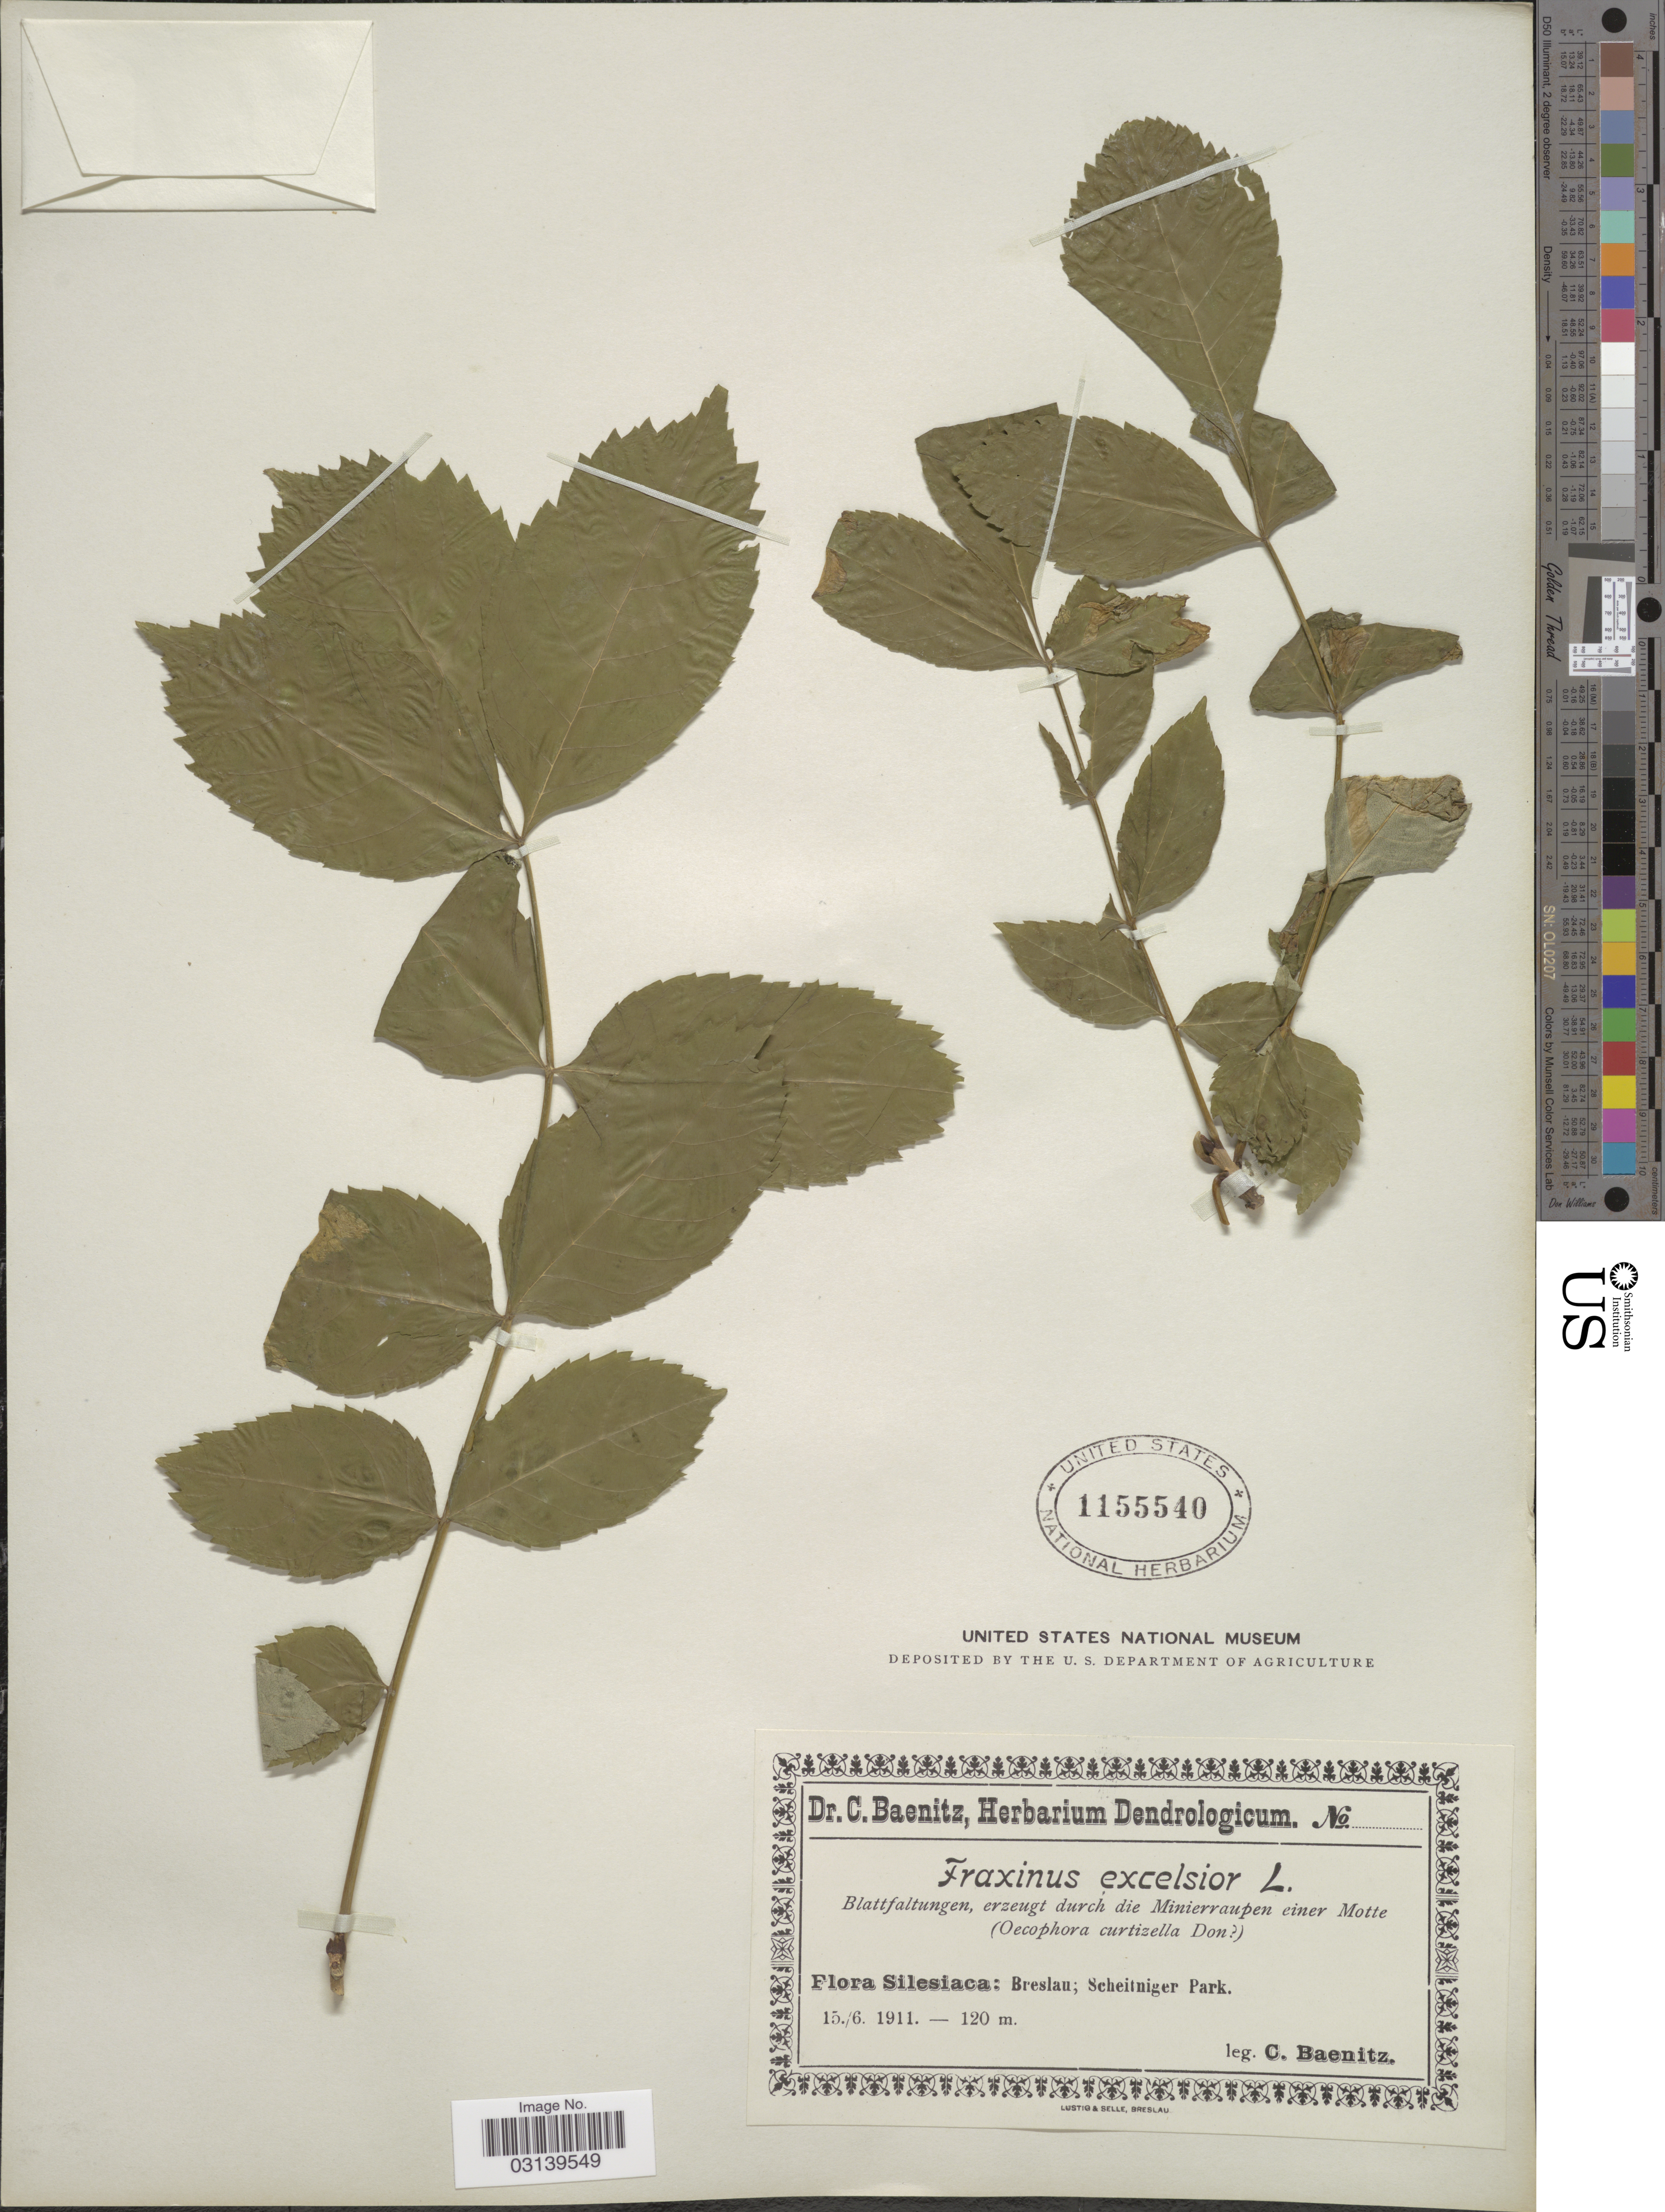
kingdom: Plantae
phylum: Tracheophyta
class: Magnoliopsida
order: Lamiales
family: Oleaceae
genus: Fraxinus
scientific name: Fraxinus excelsior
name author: L.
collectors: C. G. Baenitz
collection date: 1911-06-15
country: Poland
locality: Silesiaca: Breslau; Scheitniger Park.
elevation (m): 120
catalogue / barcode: US 1155540